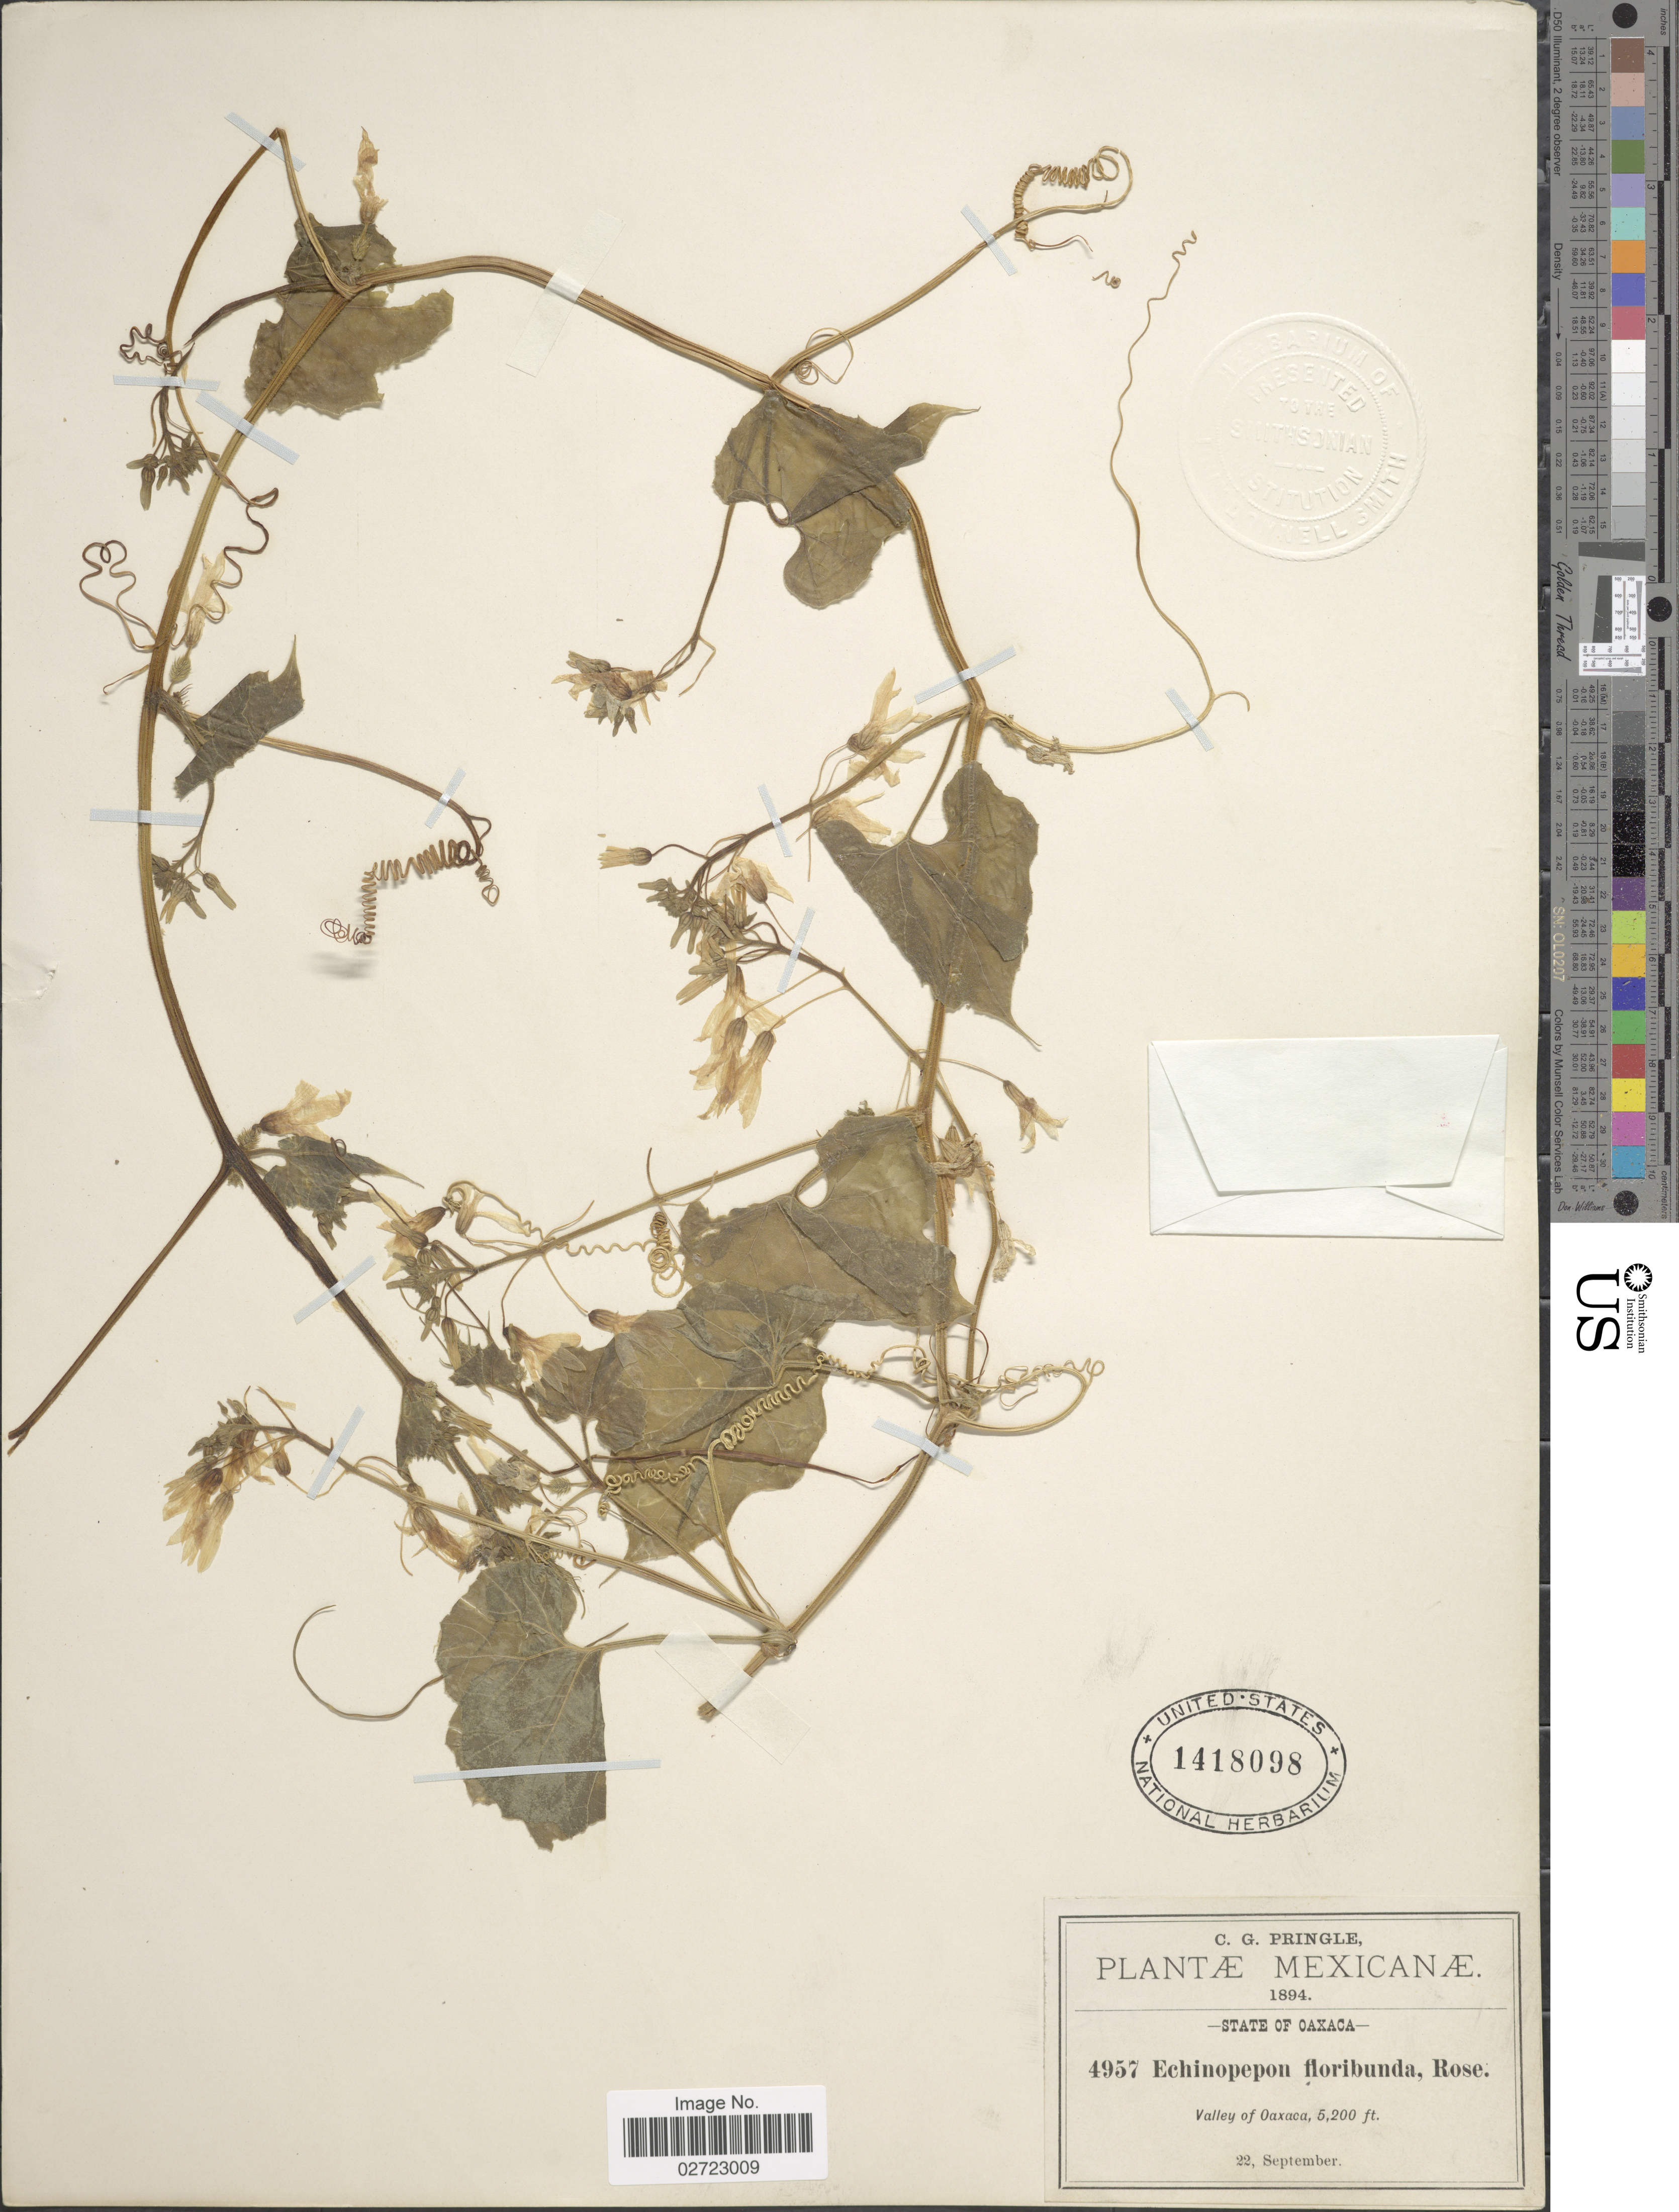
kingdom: Plantae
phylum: Tracheophyta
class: Magnoliopsida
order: Cucurbitales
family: Cucurbitaceae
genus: Echinopepon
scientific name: Echinopepon floribundus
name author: (Cogn.) Rose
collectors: C. G. Pringle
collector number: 4957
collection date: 1894-09-22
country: Mexico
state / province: Oaxaca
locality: Valley of Oaxaca.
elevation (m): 1585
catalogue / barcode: US 1418098